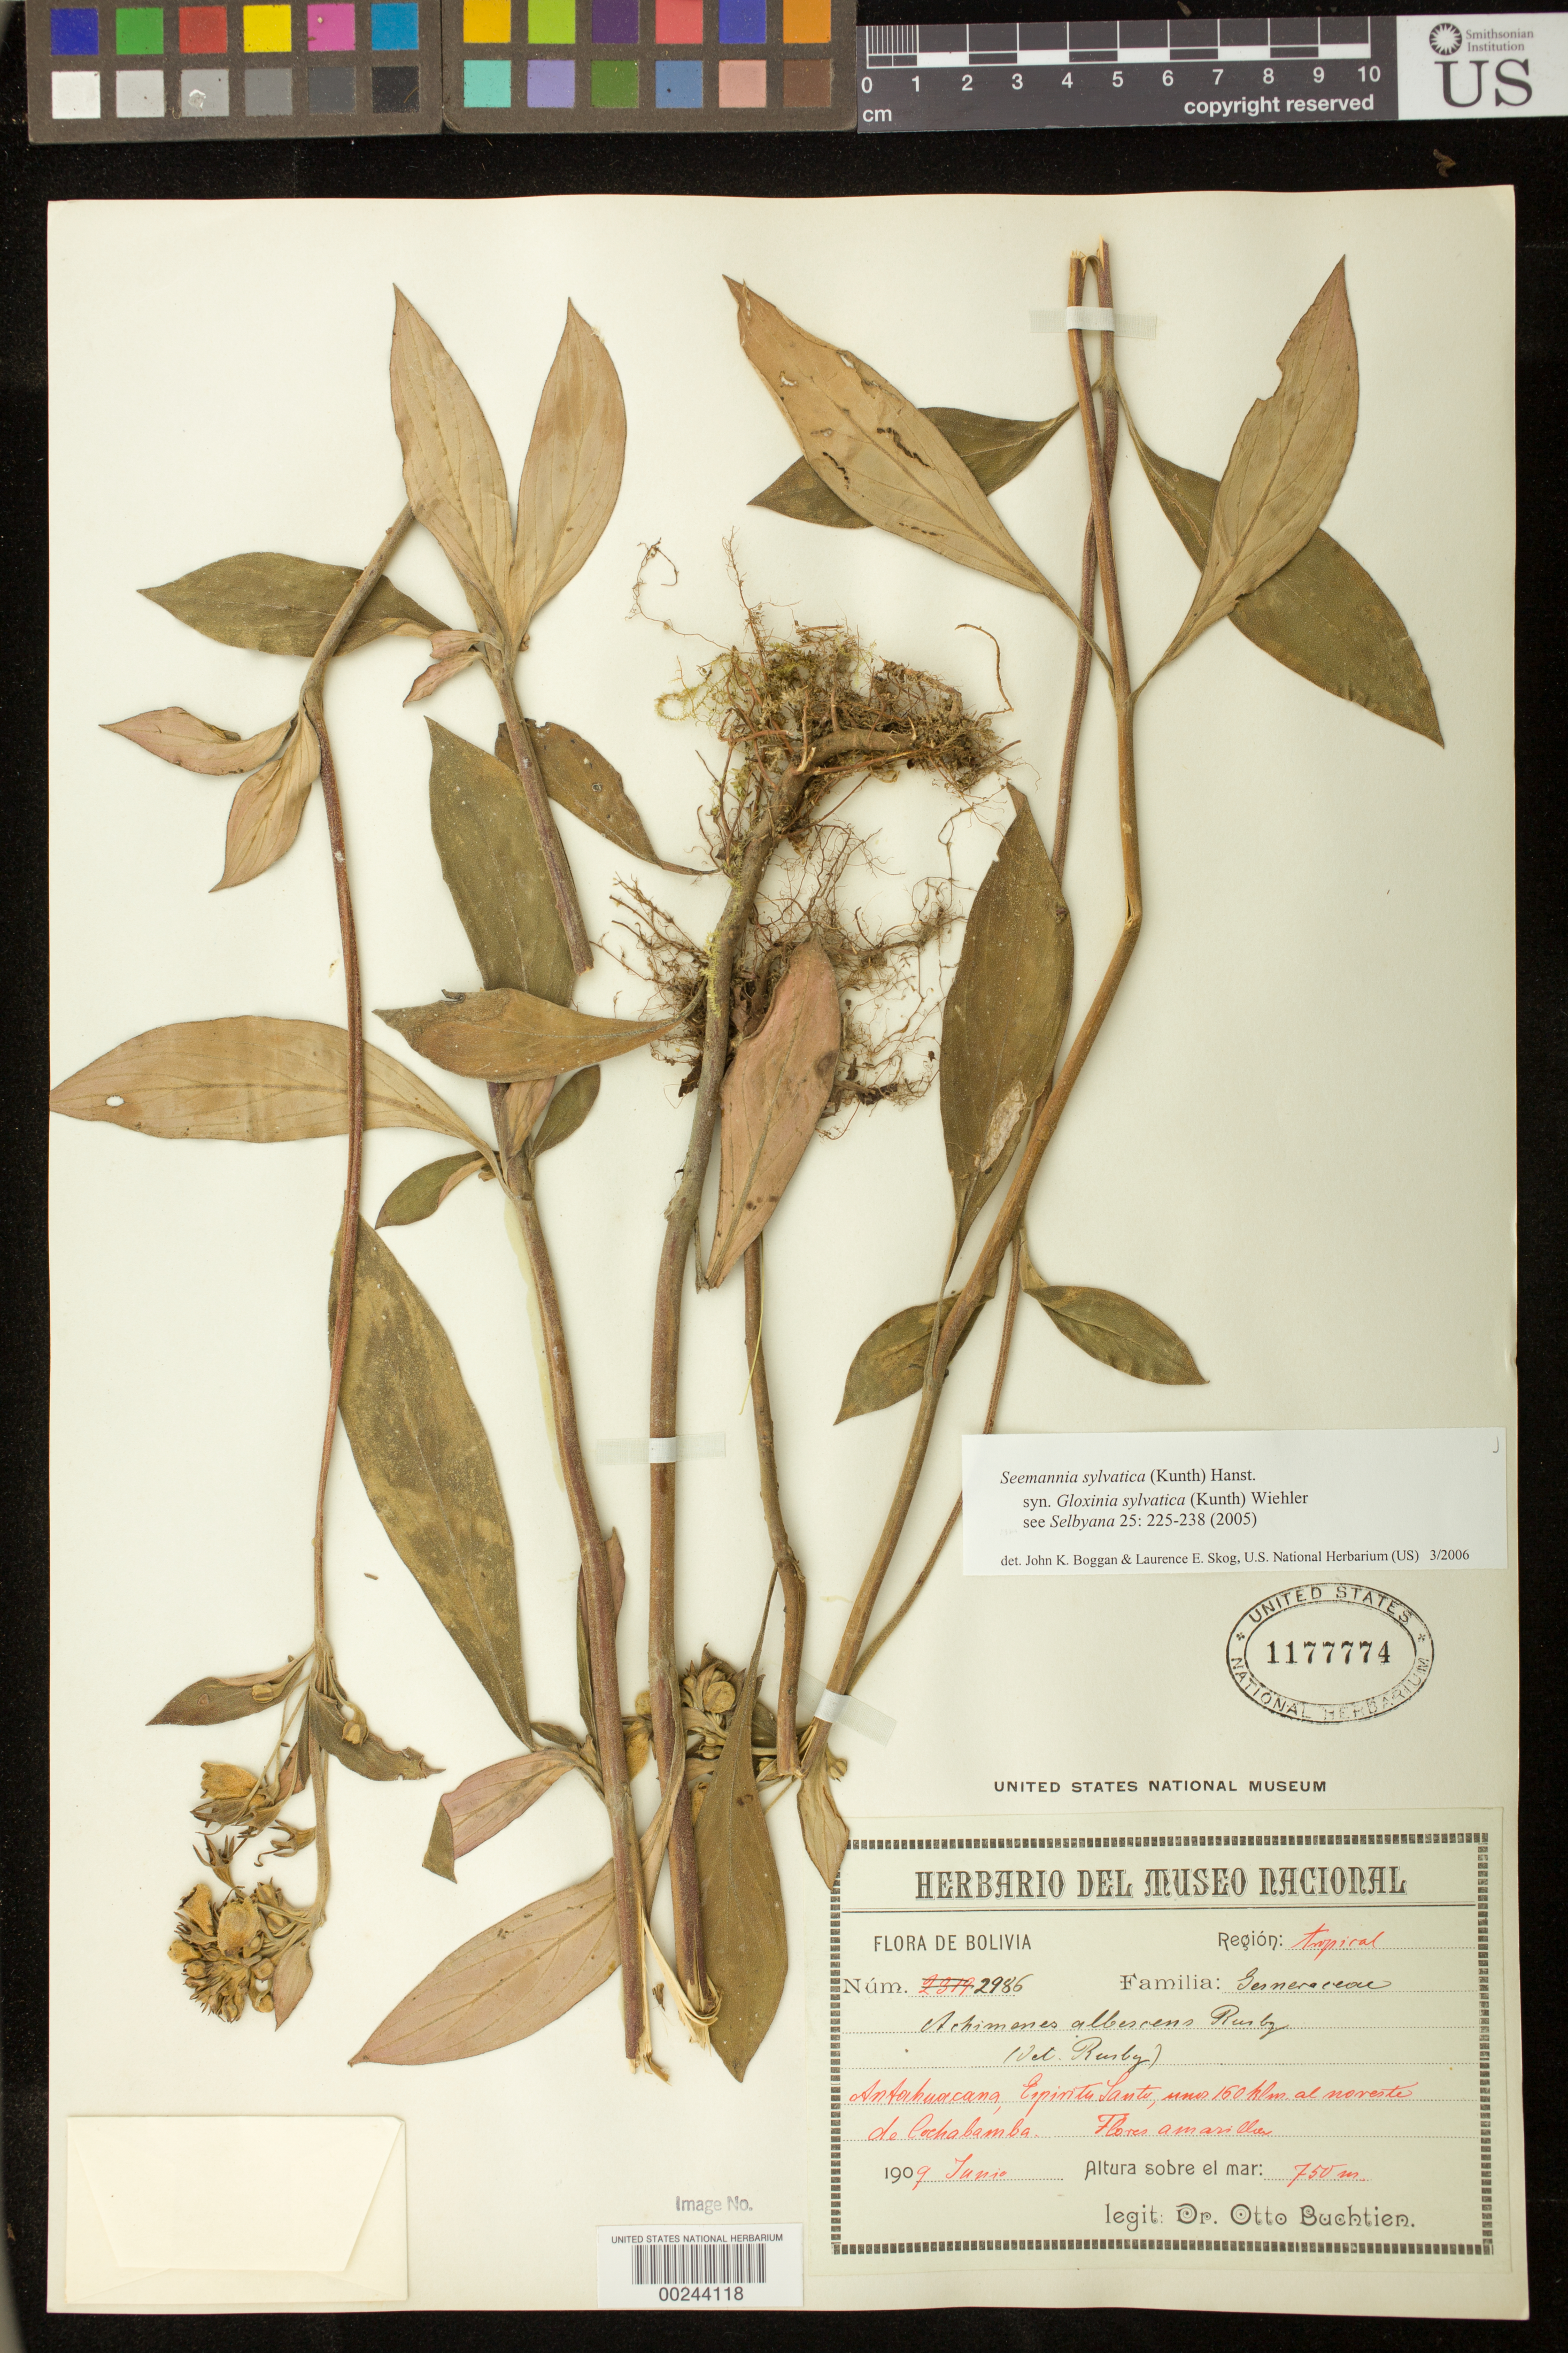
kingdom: Plantae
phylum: Tracheophyta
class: Magnoliopsida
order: Lamiales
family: Gesneriaceae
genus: Seemannia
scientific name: Seemannia sylvatica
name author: (Kunth) Hanst.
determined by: Boggan, J. K.; Skog, L. E.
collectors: O. Buchtien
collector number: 2985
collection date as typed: Jun 1909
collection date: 1909-06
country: Bolivia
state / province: Cochabamba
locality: Antahuacana, Espiritu Santo, 160 km NE of Cochabamba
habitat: Tropical region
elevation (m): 750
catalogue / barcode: US 1177774